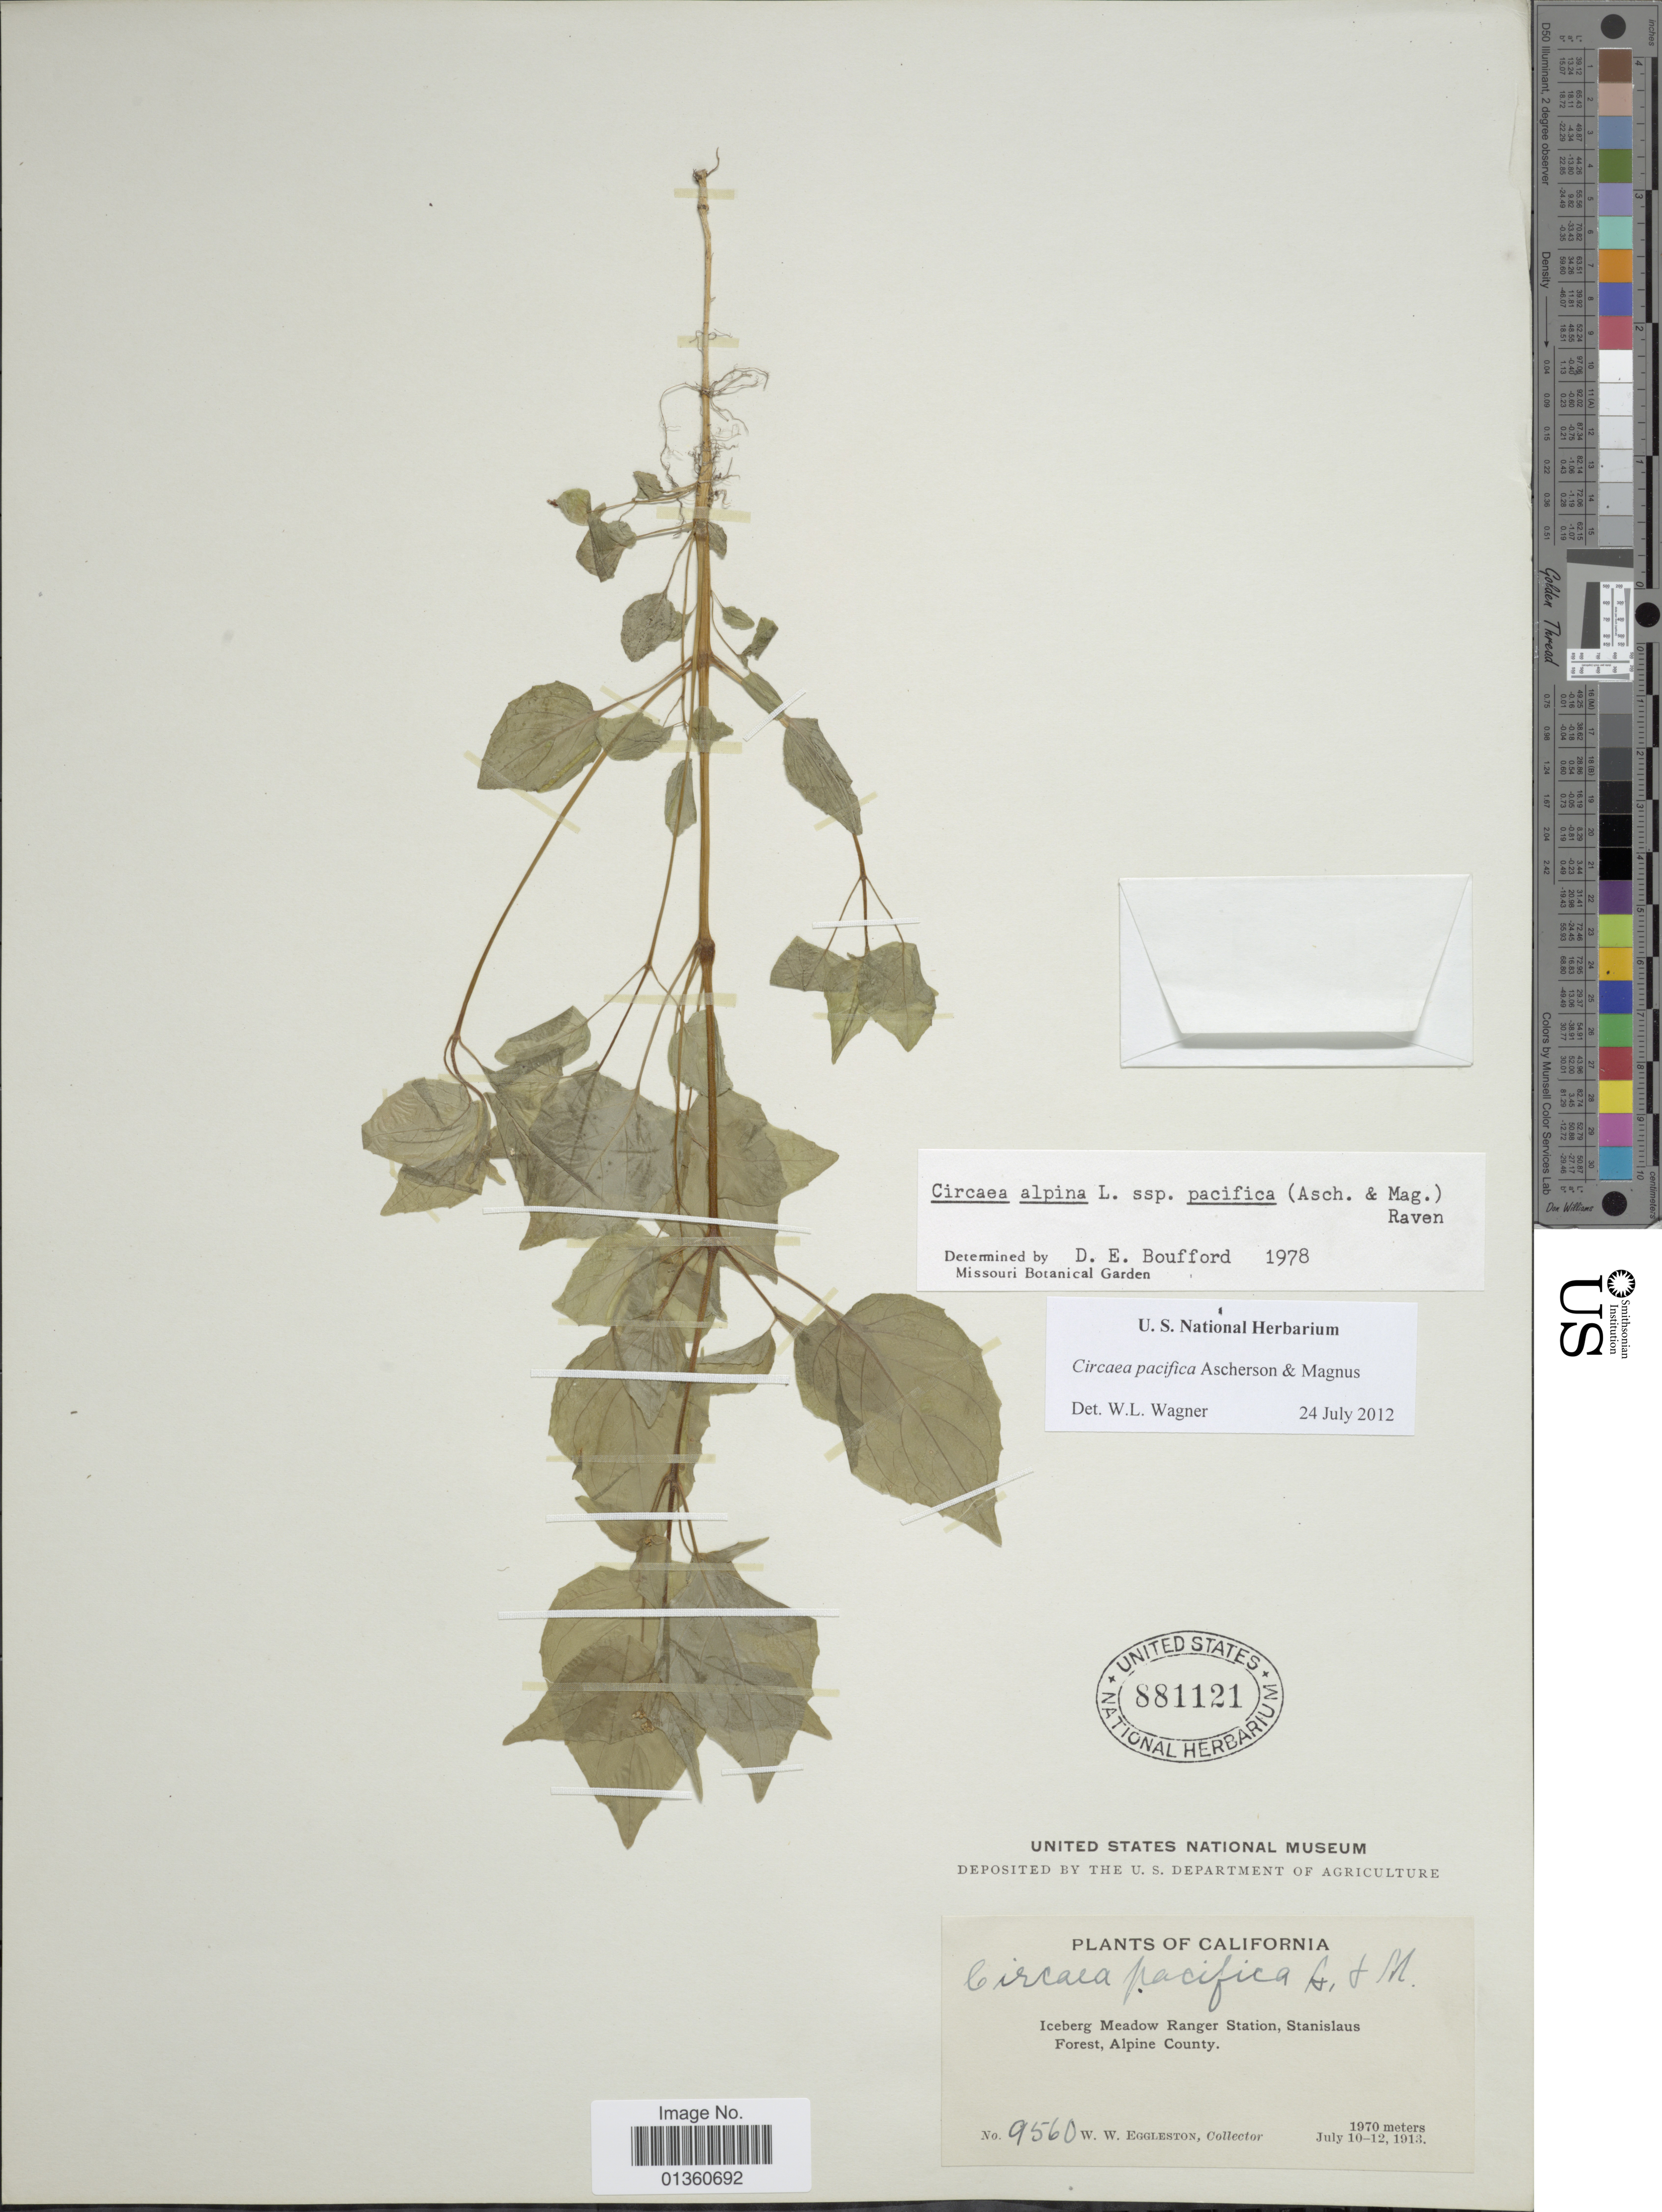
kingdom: Plantae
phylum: Tracheophyta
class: Magnoliopsida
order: Myrtales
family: Onagraceae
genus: Circaea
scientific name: Circaea pacifica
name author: Asch. & Magnus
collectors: W. W. Eggleston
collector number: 9560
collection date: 1913-07-10/1913-07-12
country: United States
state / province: California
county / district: Alpine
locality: Iceberg Meadow Ranger Station, Stanislaus Forest, Alpine County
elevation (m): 1970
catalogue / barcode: US 881121